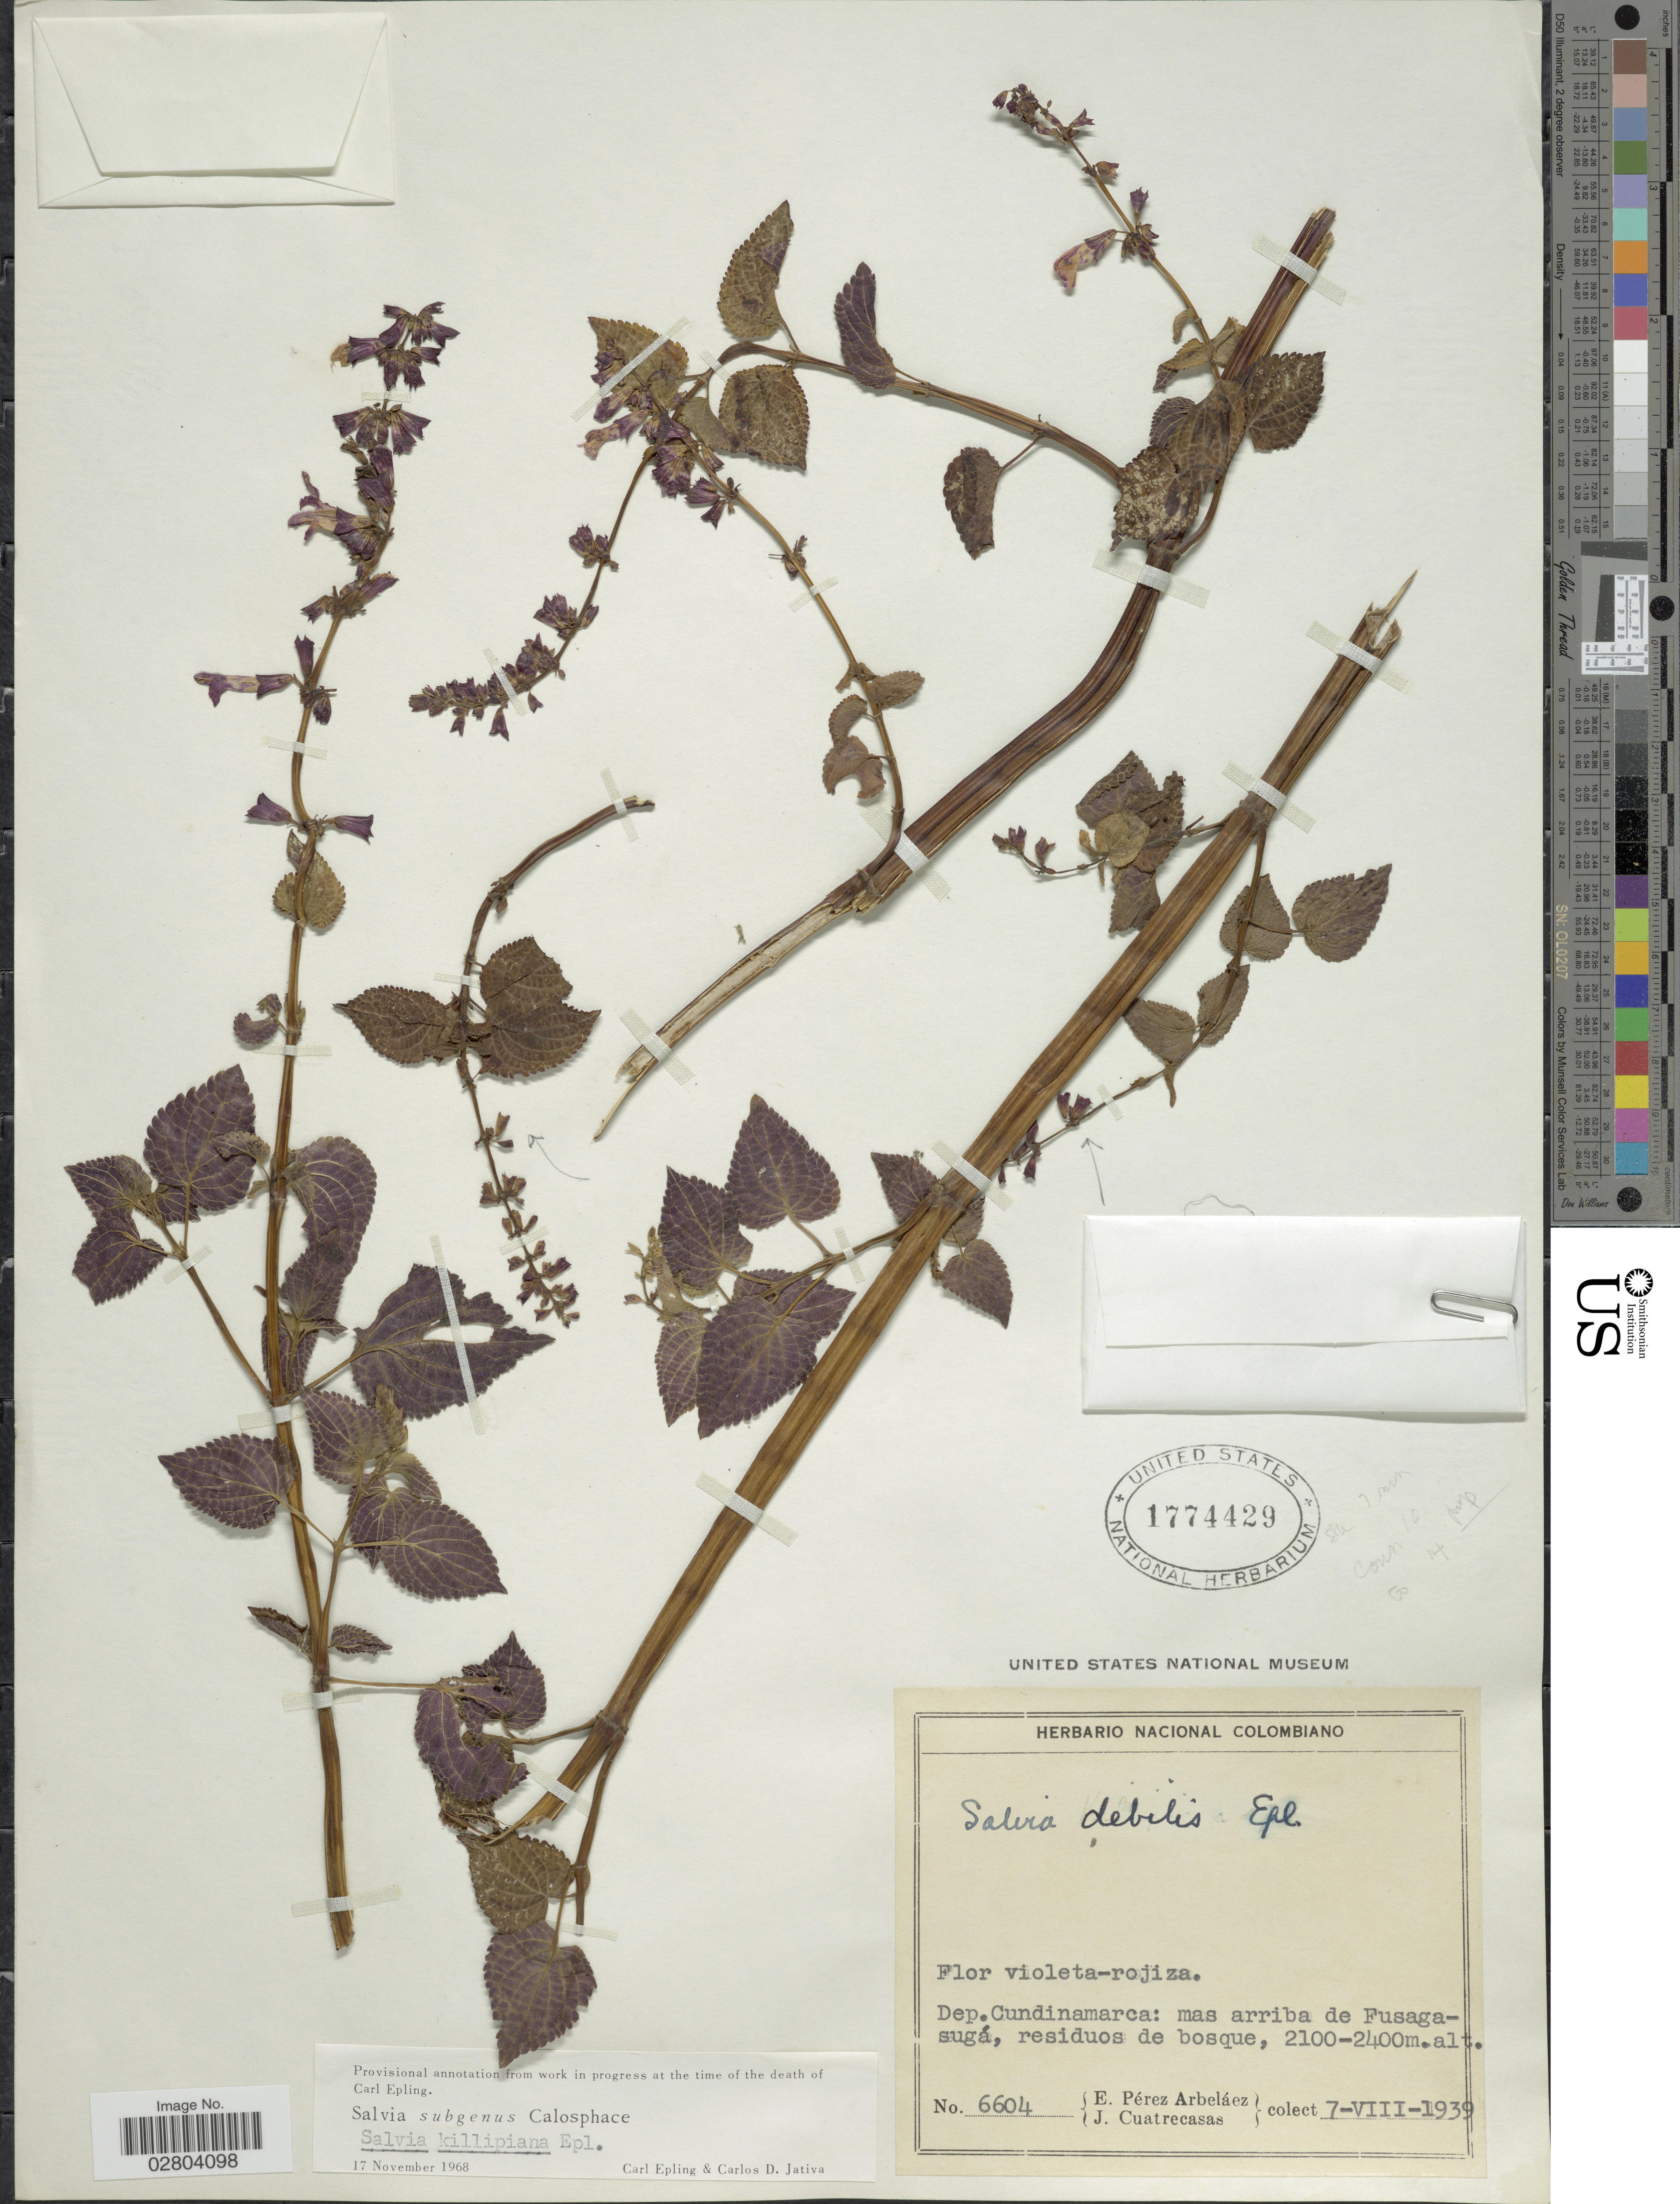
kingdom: Plantae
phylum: Tracheophyta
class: Magnoliopsida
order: Lamiales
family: Lamiaceae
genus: Salvia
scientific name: Salvia carnea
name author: Kunth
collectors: E. Pérez Arbeláez & J. Cuatrecasas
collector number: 6604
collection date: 1939-08-07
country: Colombia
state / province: Cundinamarca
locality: Dep. Cundinamarca: mas arriba de Fusagasugá, residuos de bosque.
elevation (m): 2100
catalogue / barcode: US 1774429